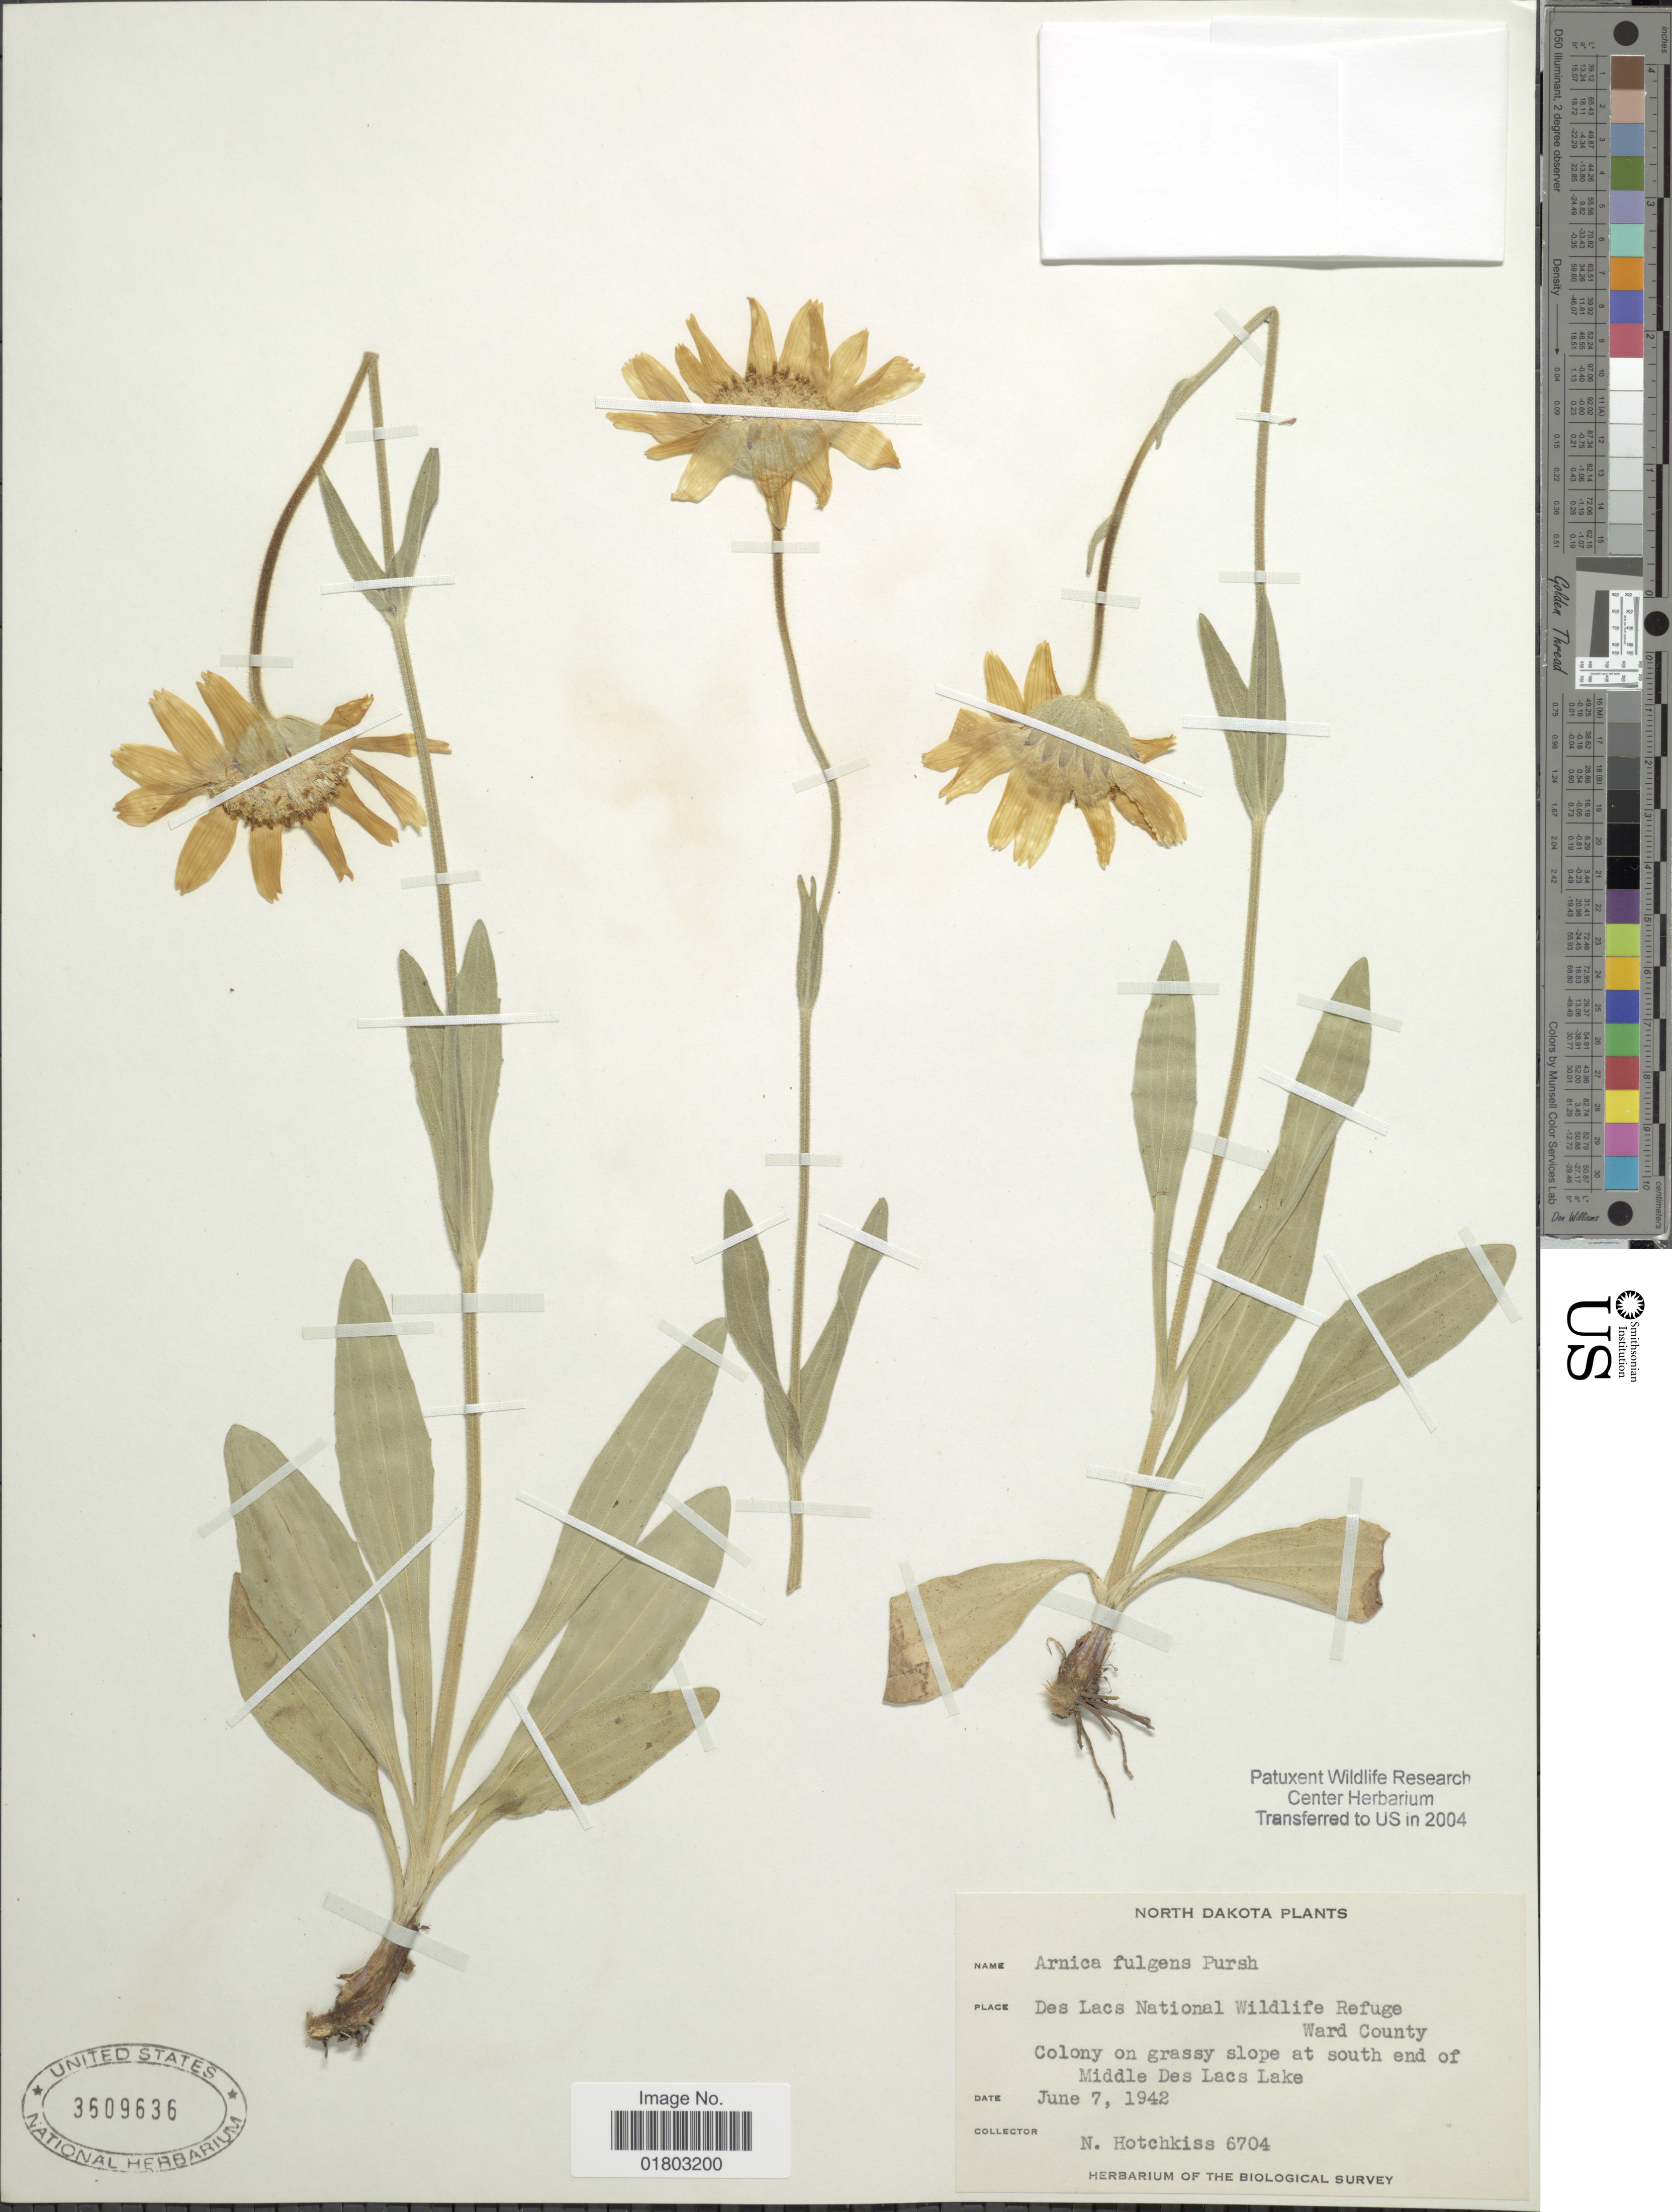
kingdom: Plantae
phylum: Tracheophyta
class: Magnoliopsida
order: Asterales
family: Asteraceae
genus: Arnica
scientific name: Arnica fulgens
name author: Pursh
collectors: N. Hotchkiss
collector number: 6704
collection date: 1942-06-07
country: United States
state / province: North Dakota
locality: Des Lacs National Wildlife Refuge Ward County, Colony on grassy slope at south end of Middle Des Lacs Lake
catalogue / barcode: US 3609636